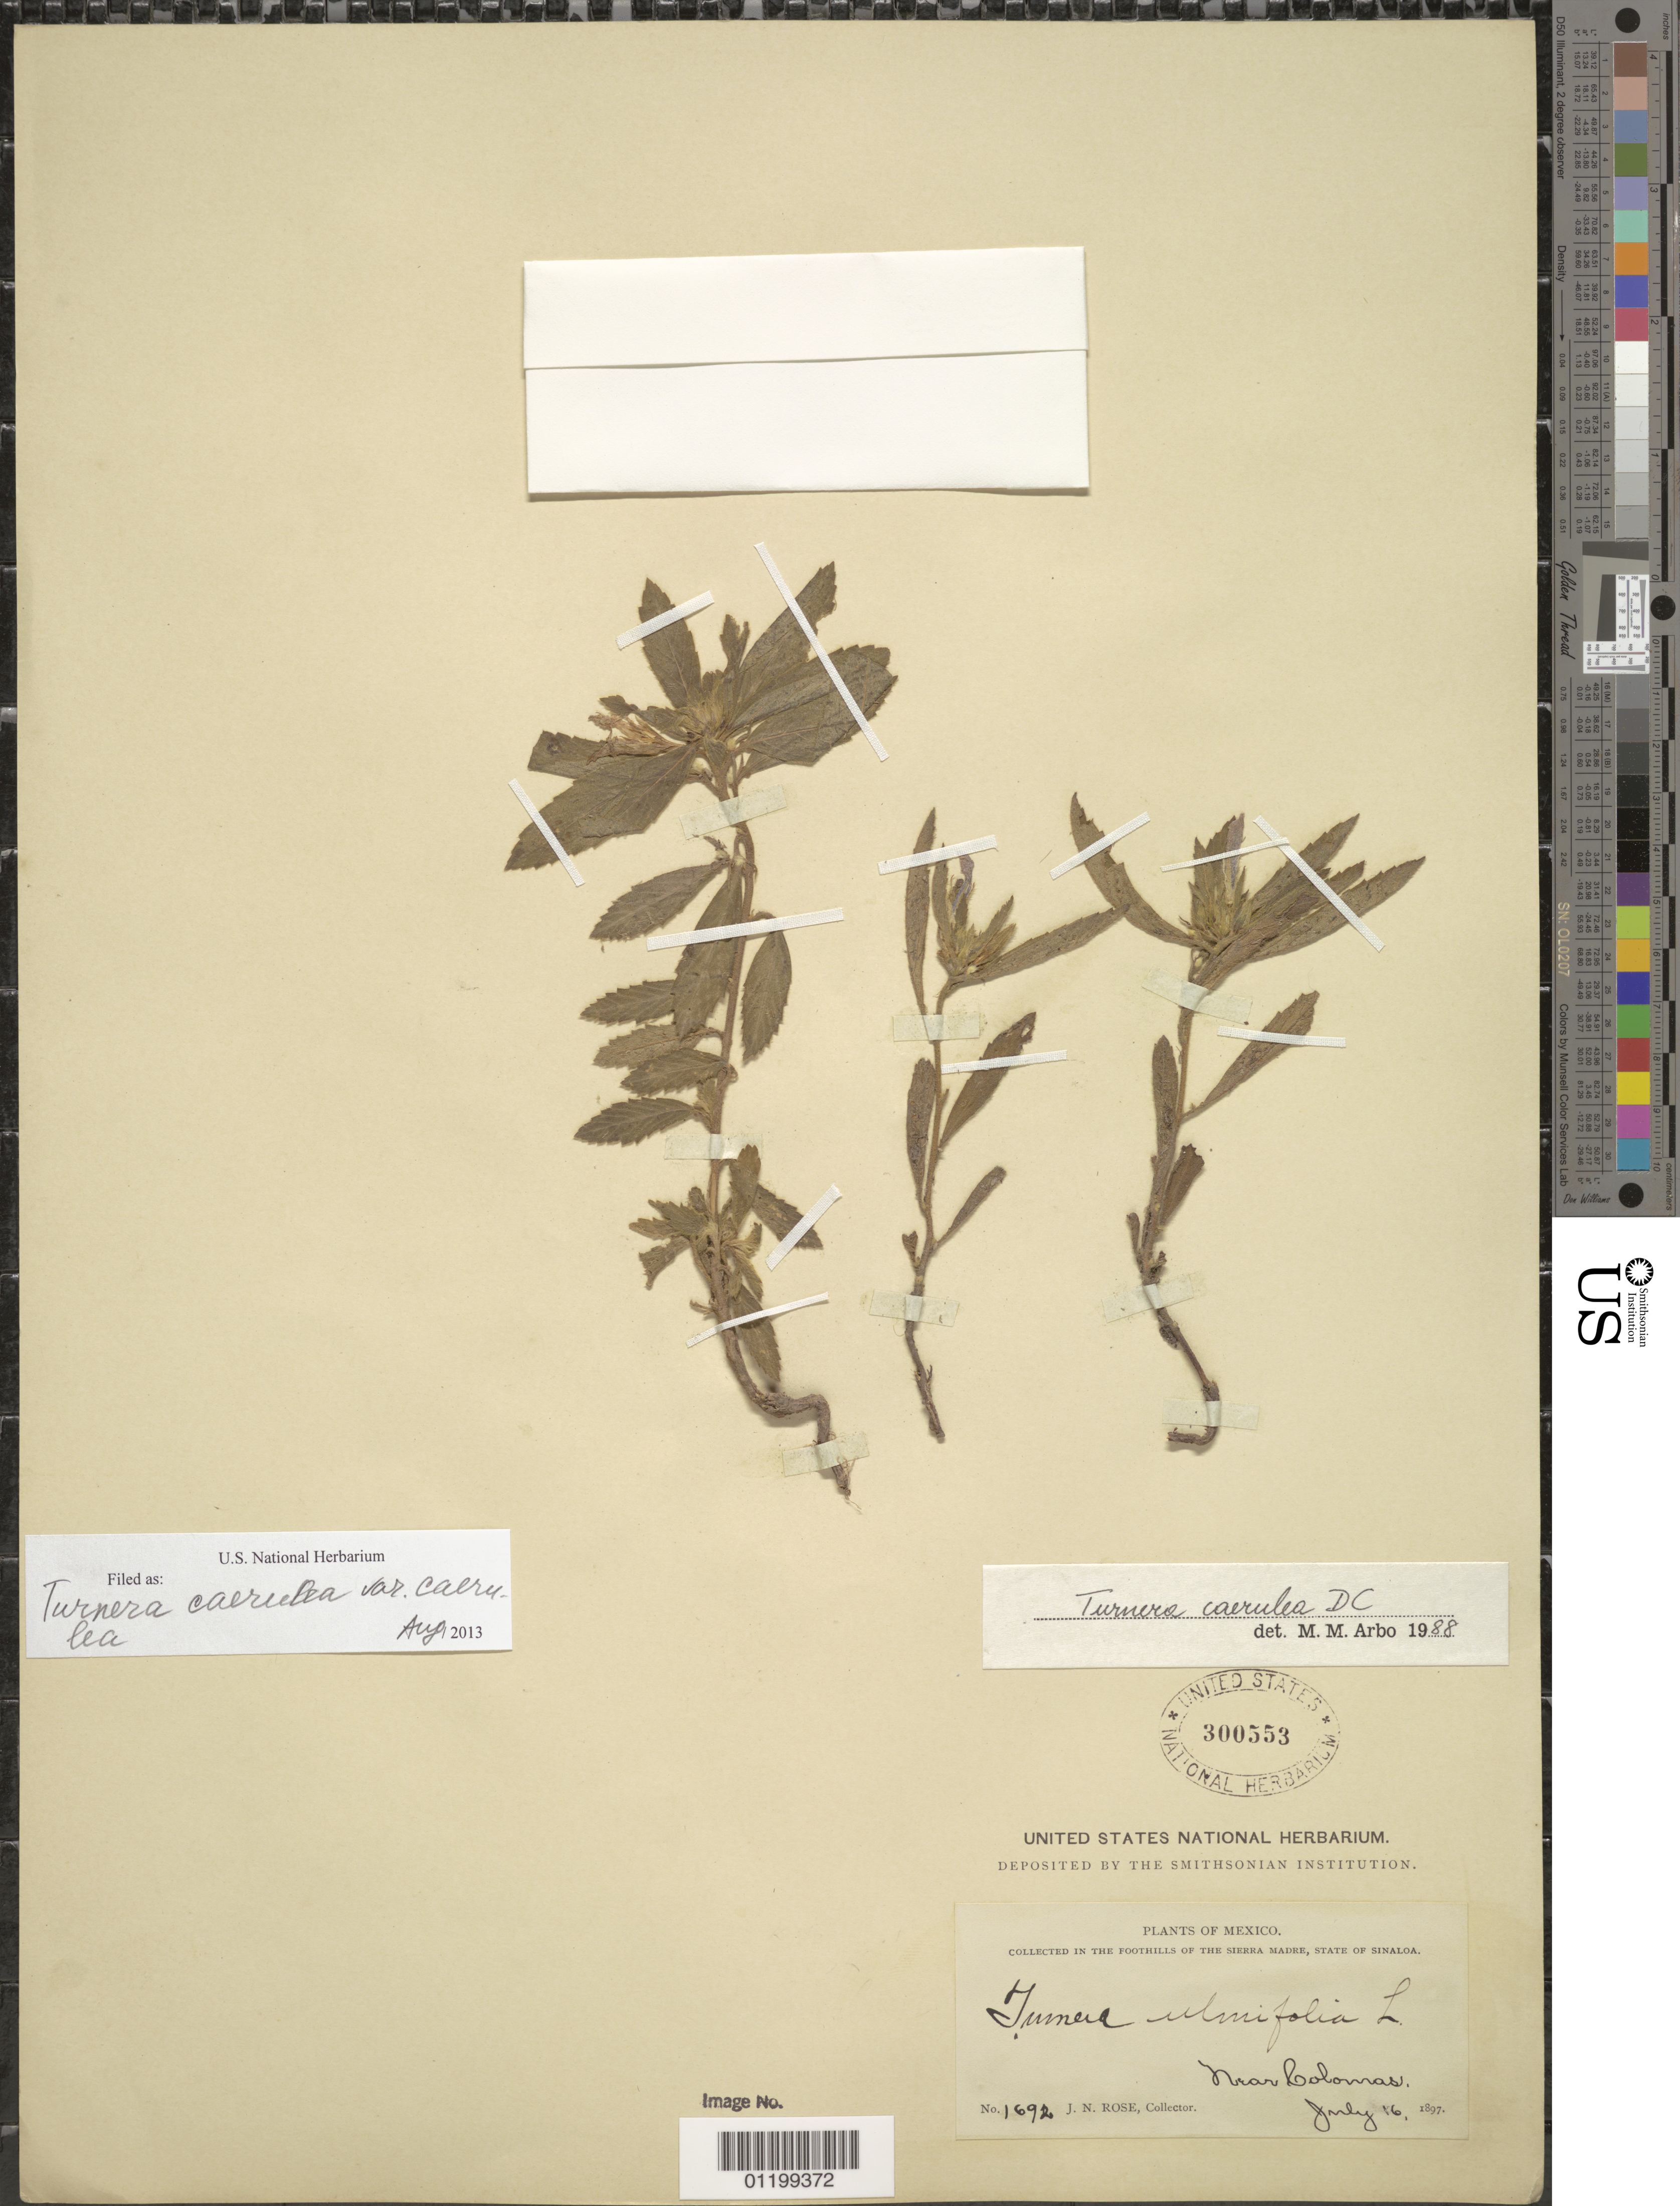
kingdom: Plantae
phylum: Tracheophyta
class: Magnoliopsida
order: Malpighiales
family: Turneraceae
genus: Turnera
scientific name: Turnera caerulea var. caerulea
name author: Moc. & Sessé ex DC.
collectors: J. N. Rose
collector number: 1692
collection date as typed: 16 Jul 1897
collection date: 1897-07-16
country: Mexico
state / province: Sinaloa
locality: Near Colomas. In the foothills of the Sierra Madre, State of Sinaloa.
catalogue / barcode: US 300553